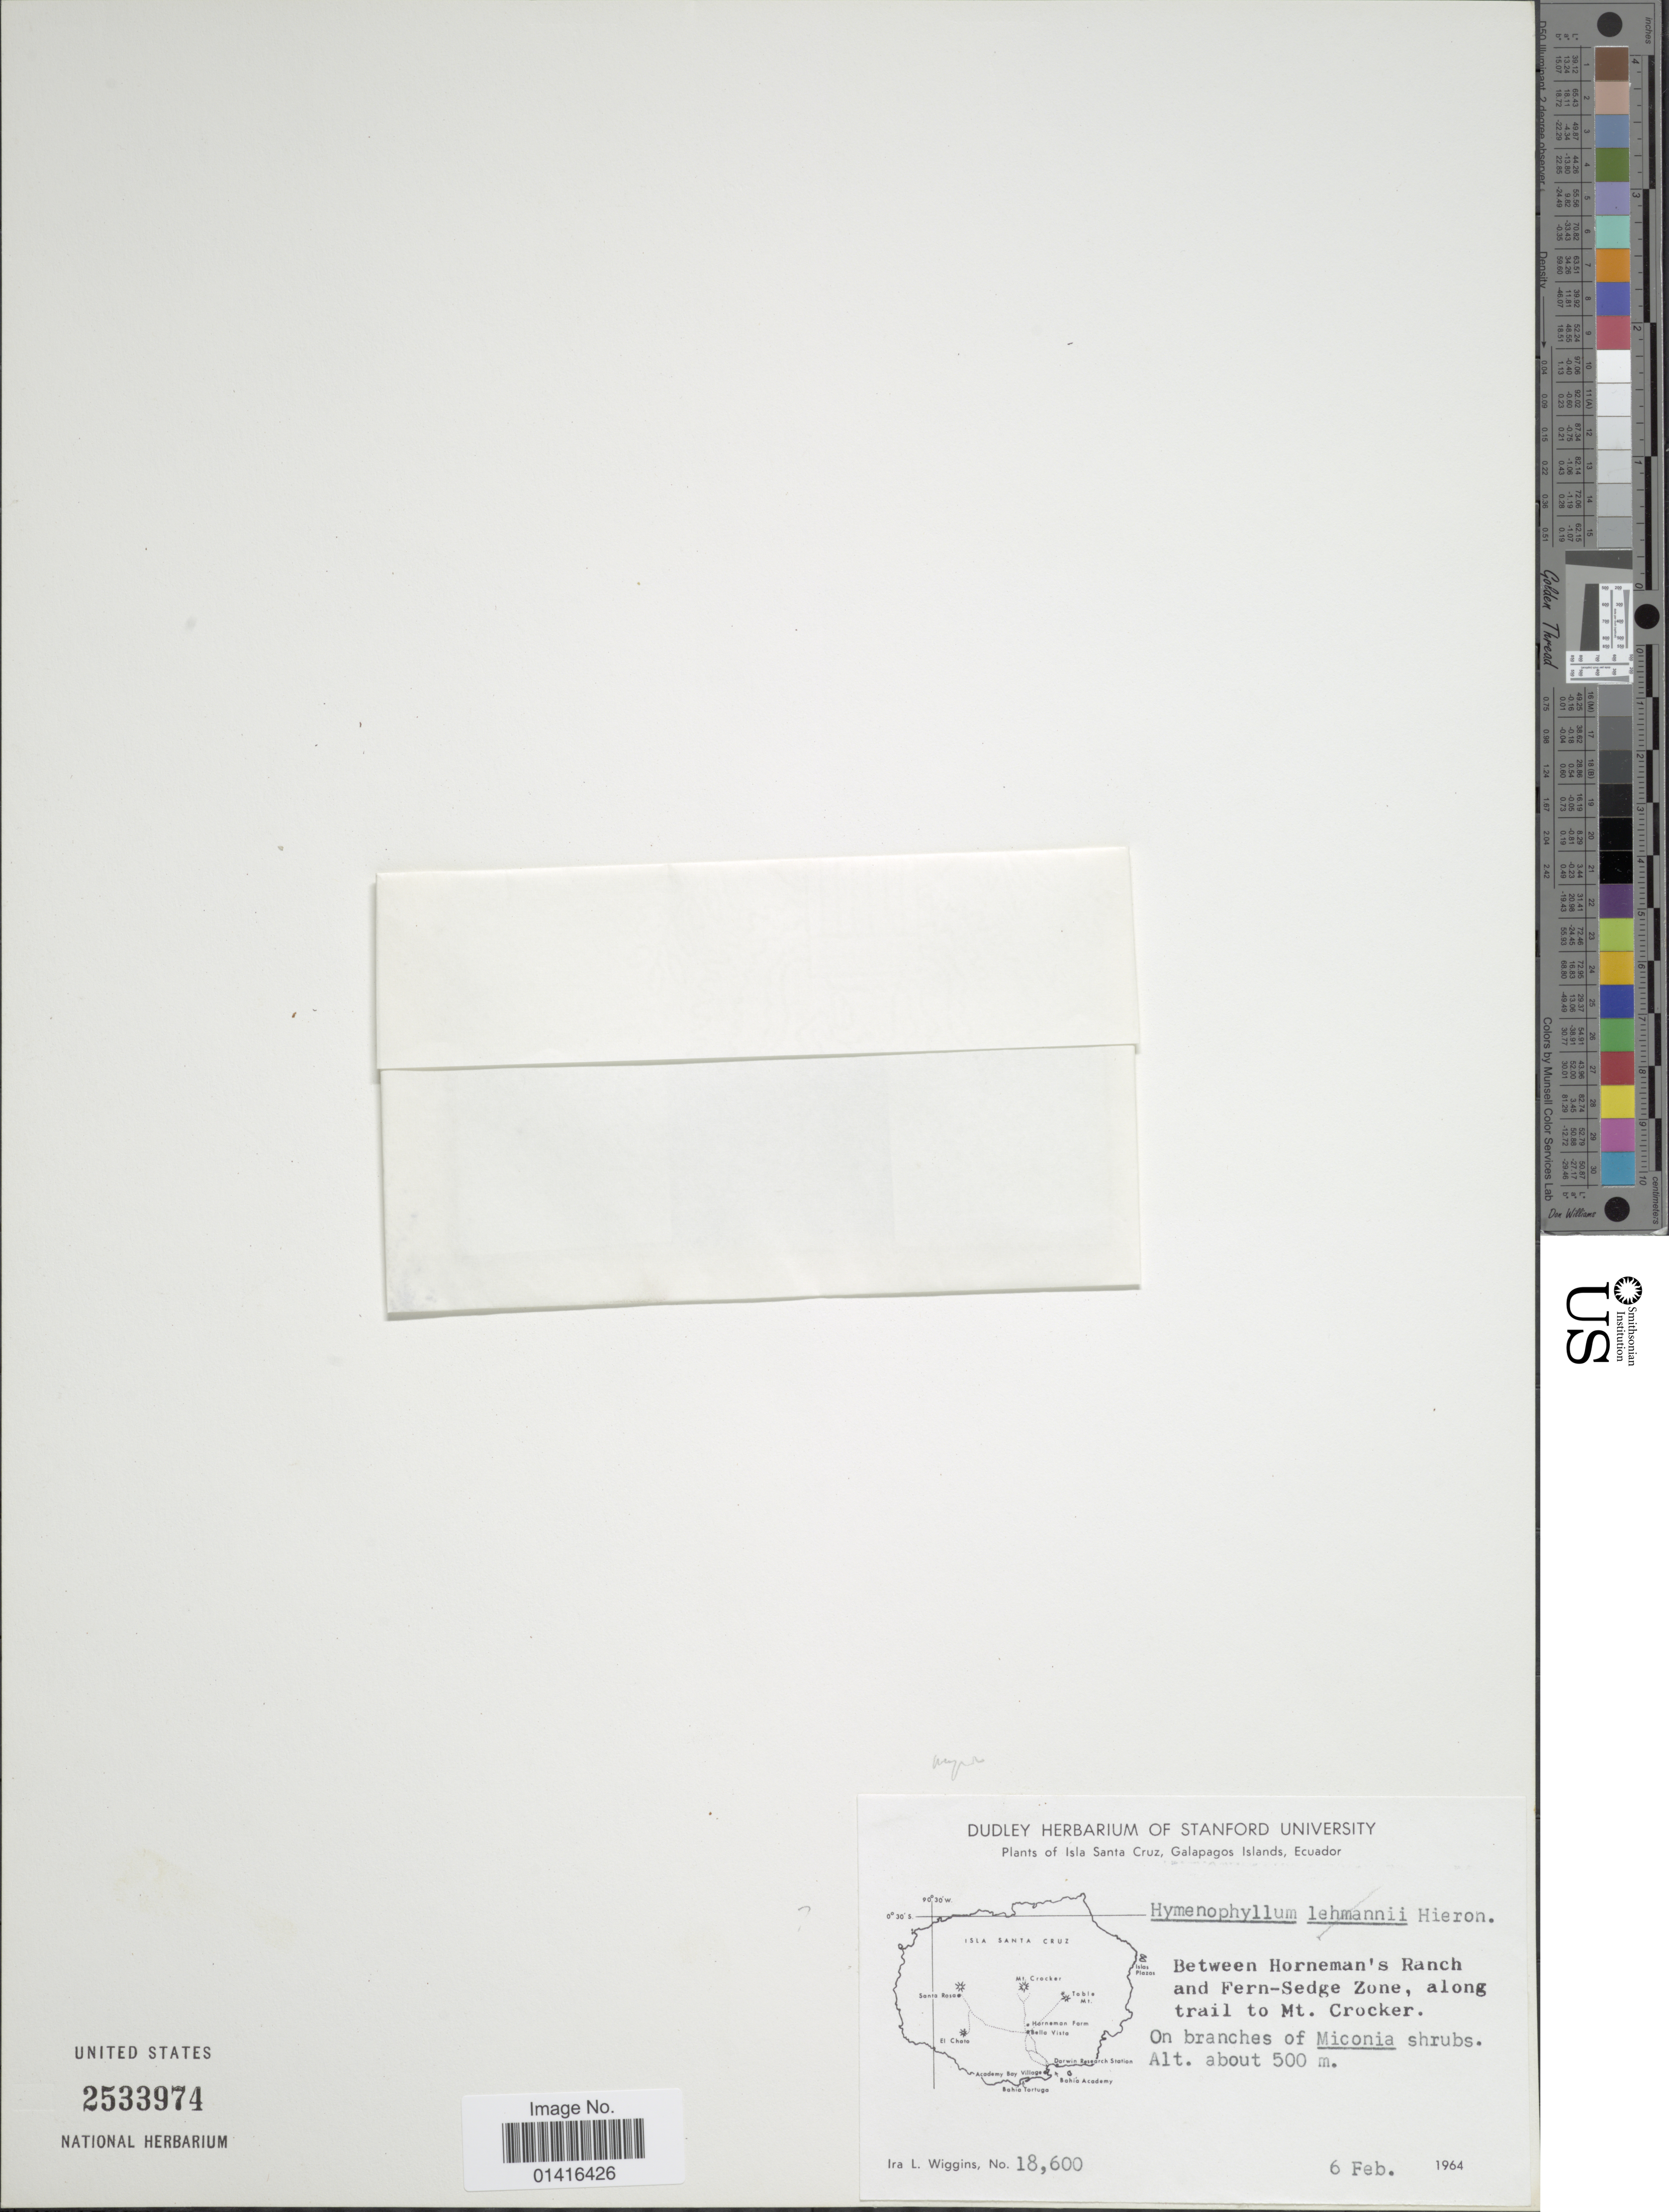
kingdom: Plantae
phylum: Tracheophyta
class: Polypodiopsida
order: Hymenophyllales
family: Hymenophyllaceae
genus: Hymenophyllum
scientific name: Hymenophyllum myriocarpum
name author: Hook.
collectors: I. L. Wiggins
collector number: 18600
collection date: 1964-02-06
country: Ecuador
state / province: Colón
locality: Isla Santa Cruz. Between Horneman'r Ranch and Fern-Sedge Zone, along trail to Mt. Crocker.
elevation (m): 500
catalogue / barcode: US 2533974